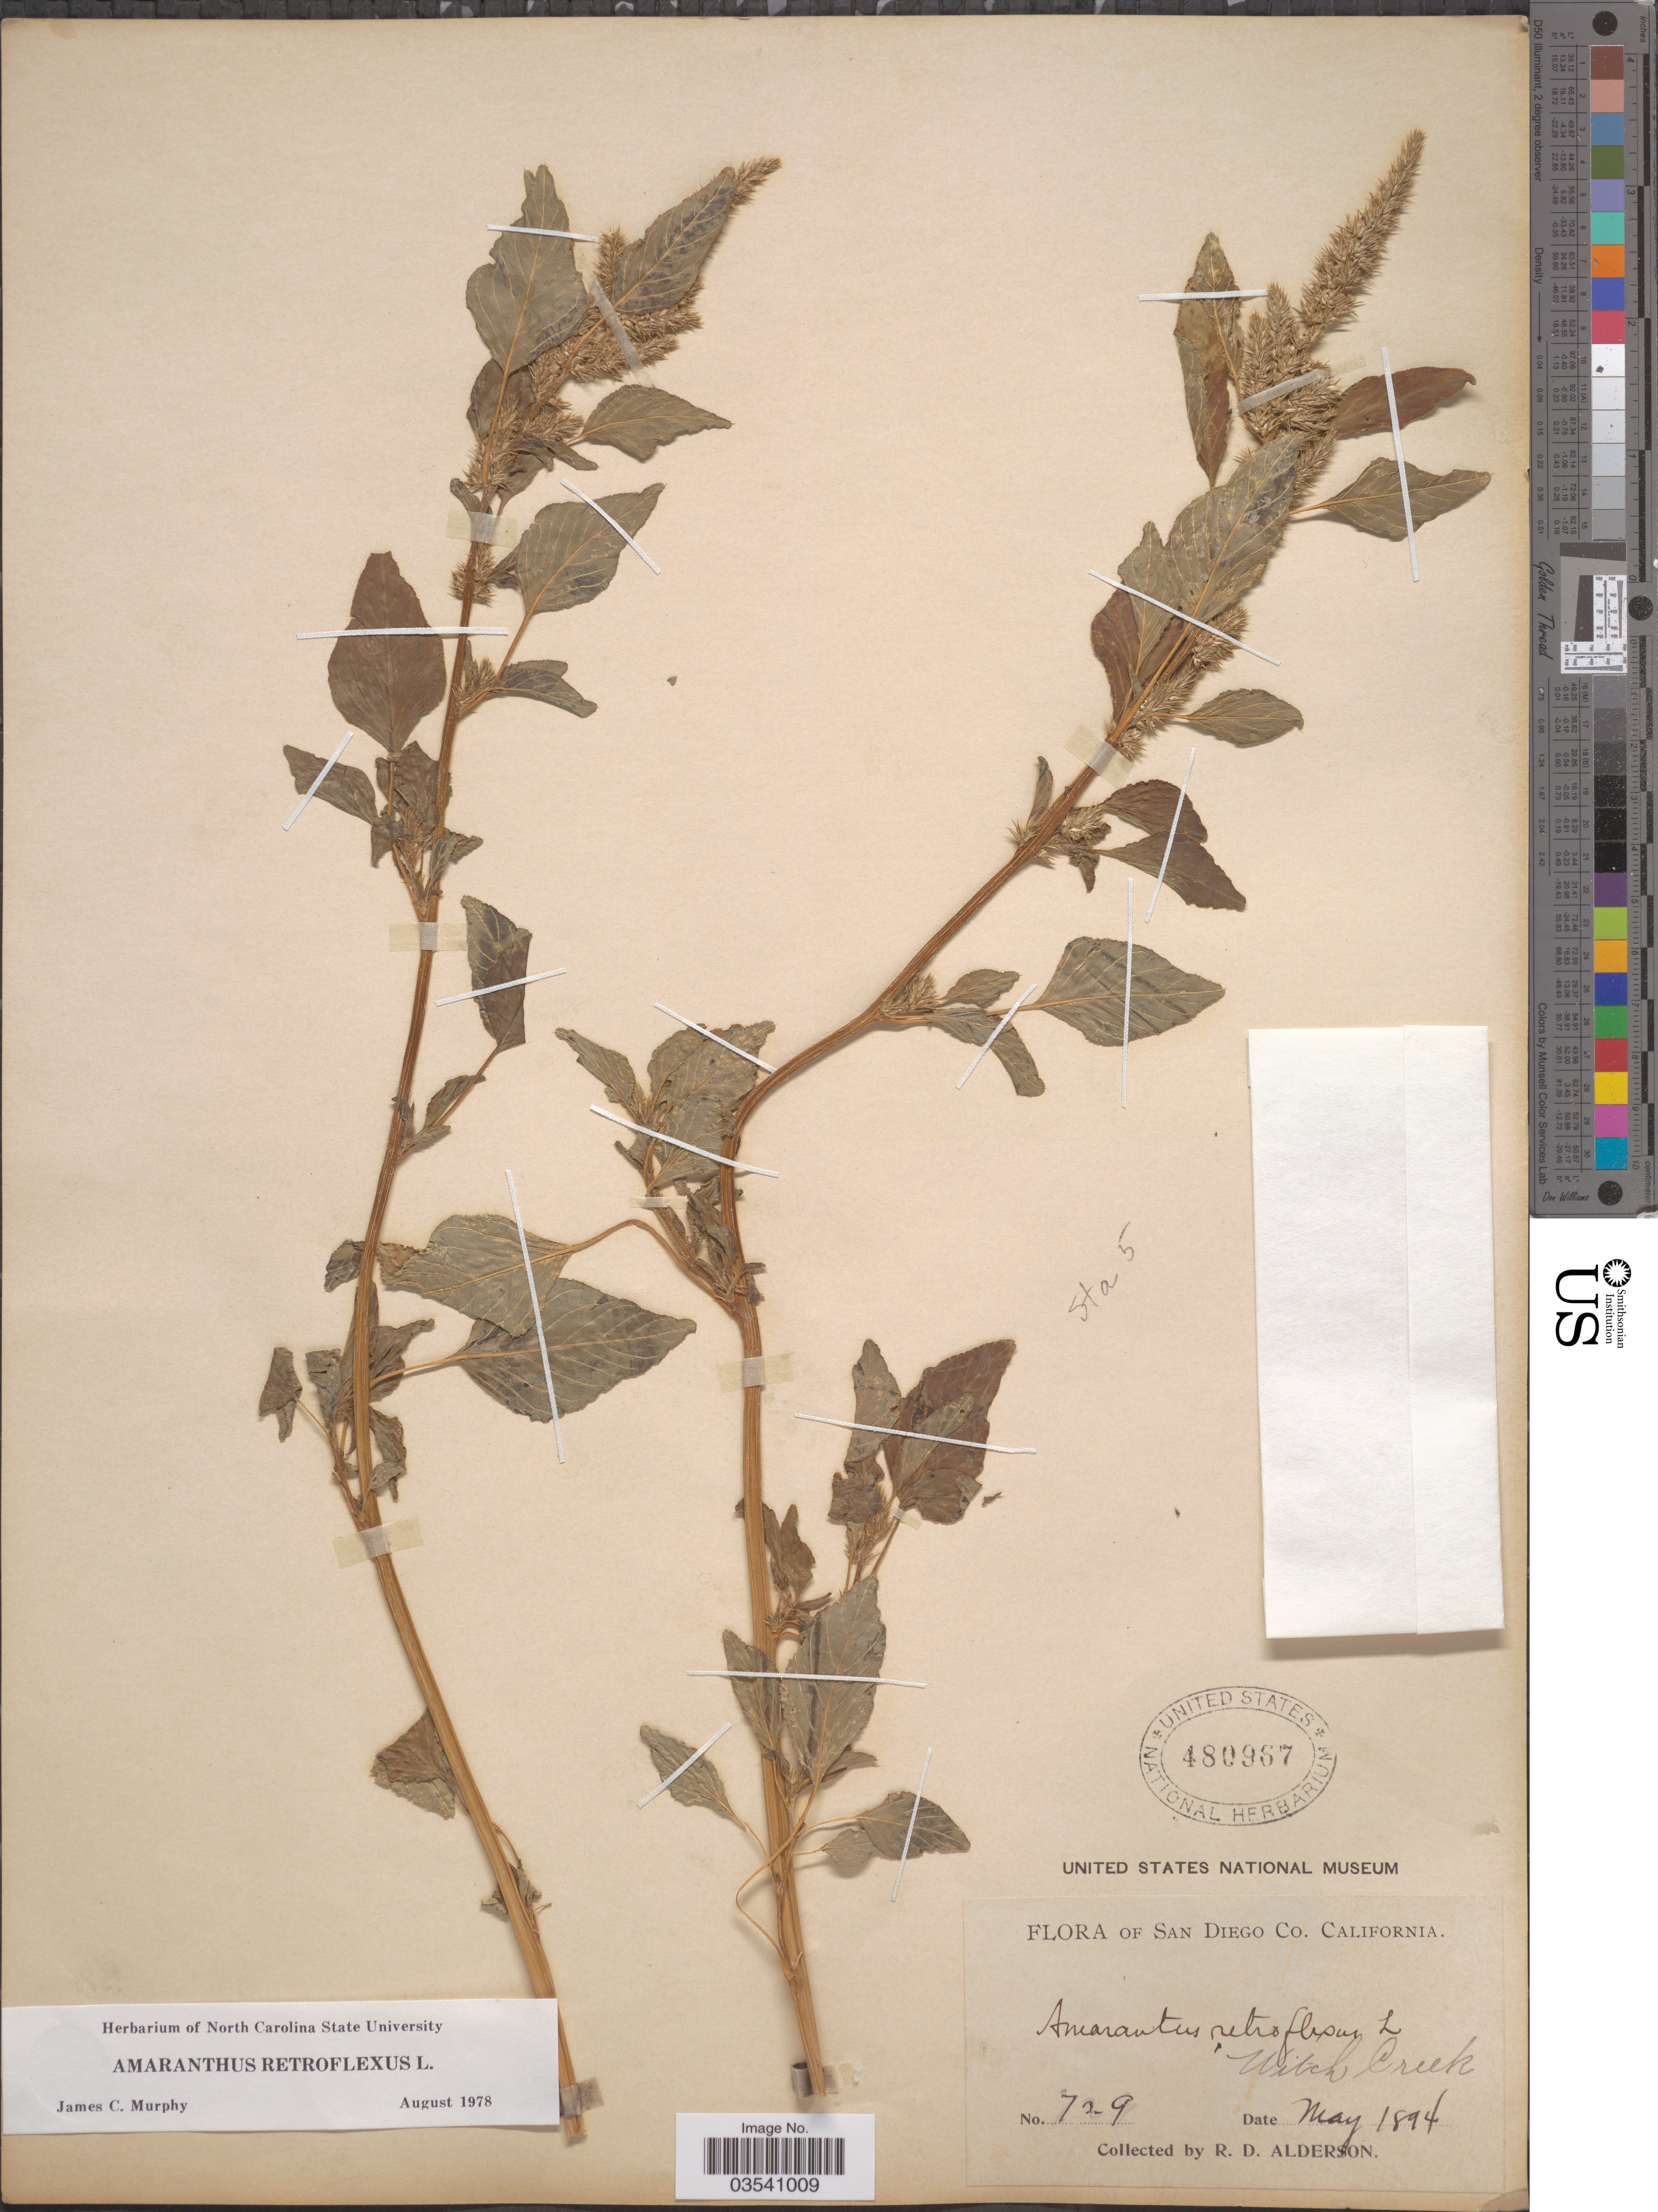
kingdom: Plantae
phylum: Tracheophyta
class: Magnoliopsida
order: Caryophyllales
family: Amaranthaceae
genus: Amaranthus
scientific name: Amaranthus retroflexus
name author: L.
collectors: R. Alderson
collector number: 729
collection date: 1894-05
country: United States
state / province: California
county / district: San Diego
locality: San Diego Co. Witch Creek.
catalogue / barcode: US 480967